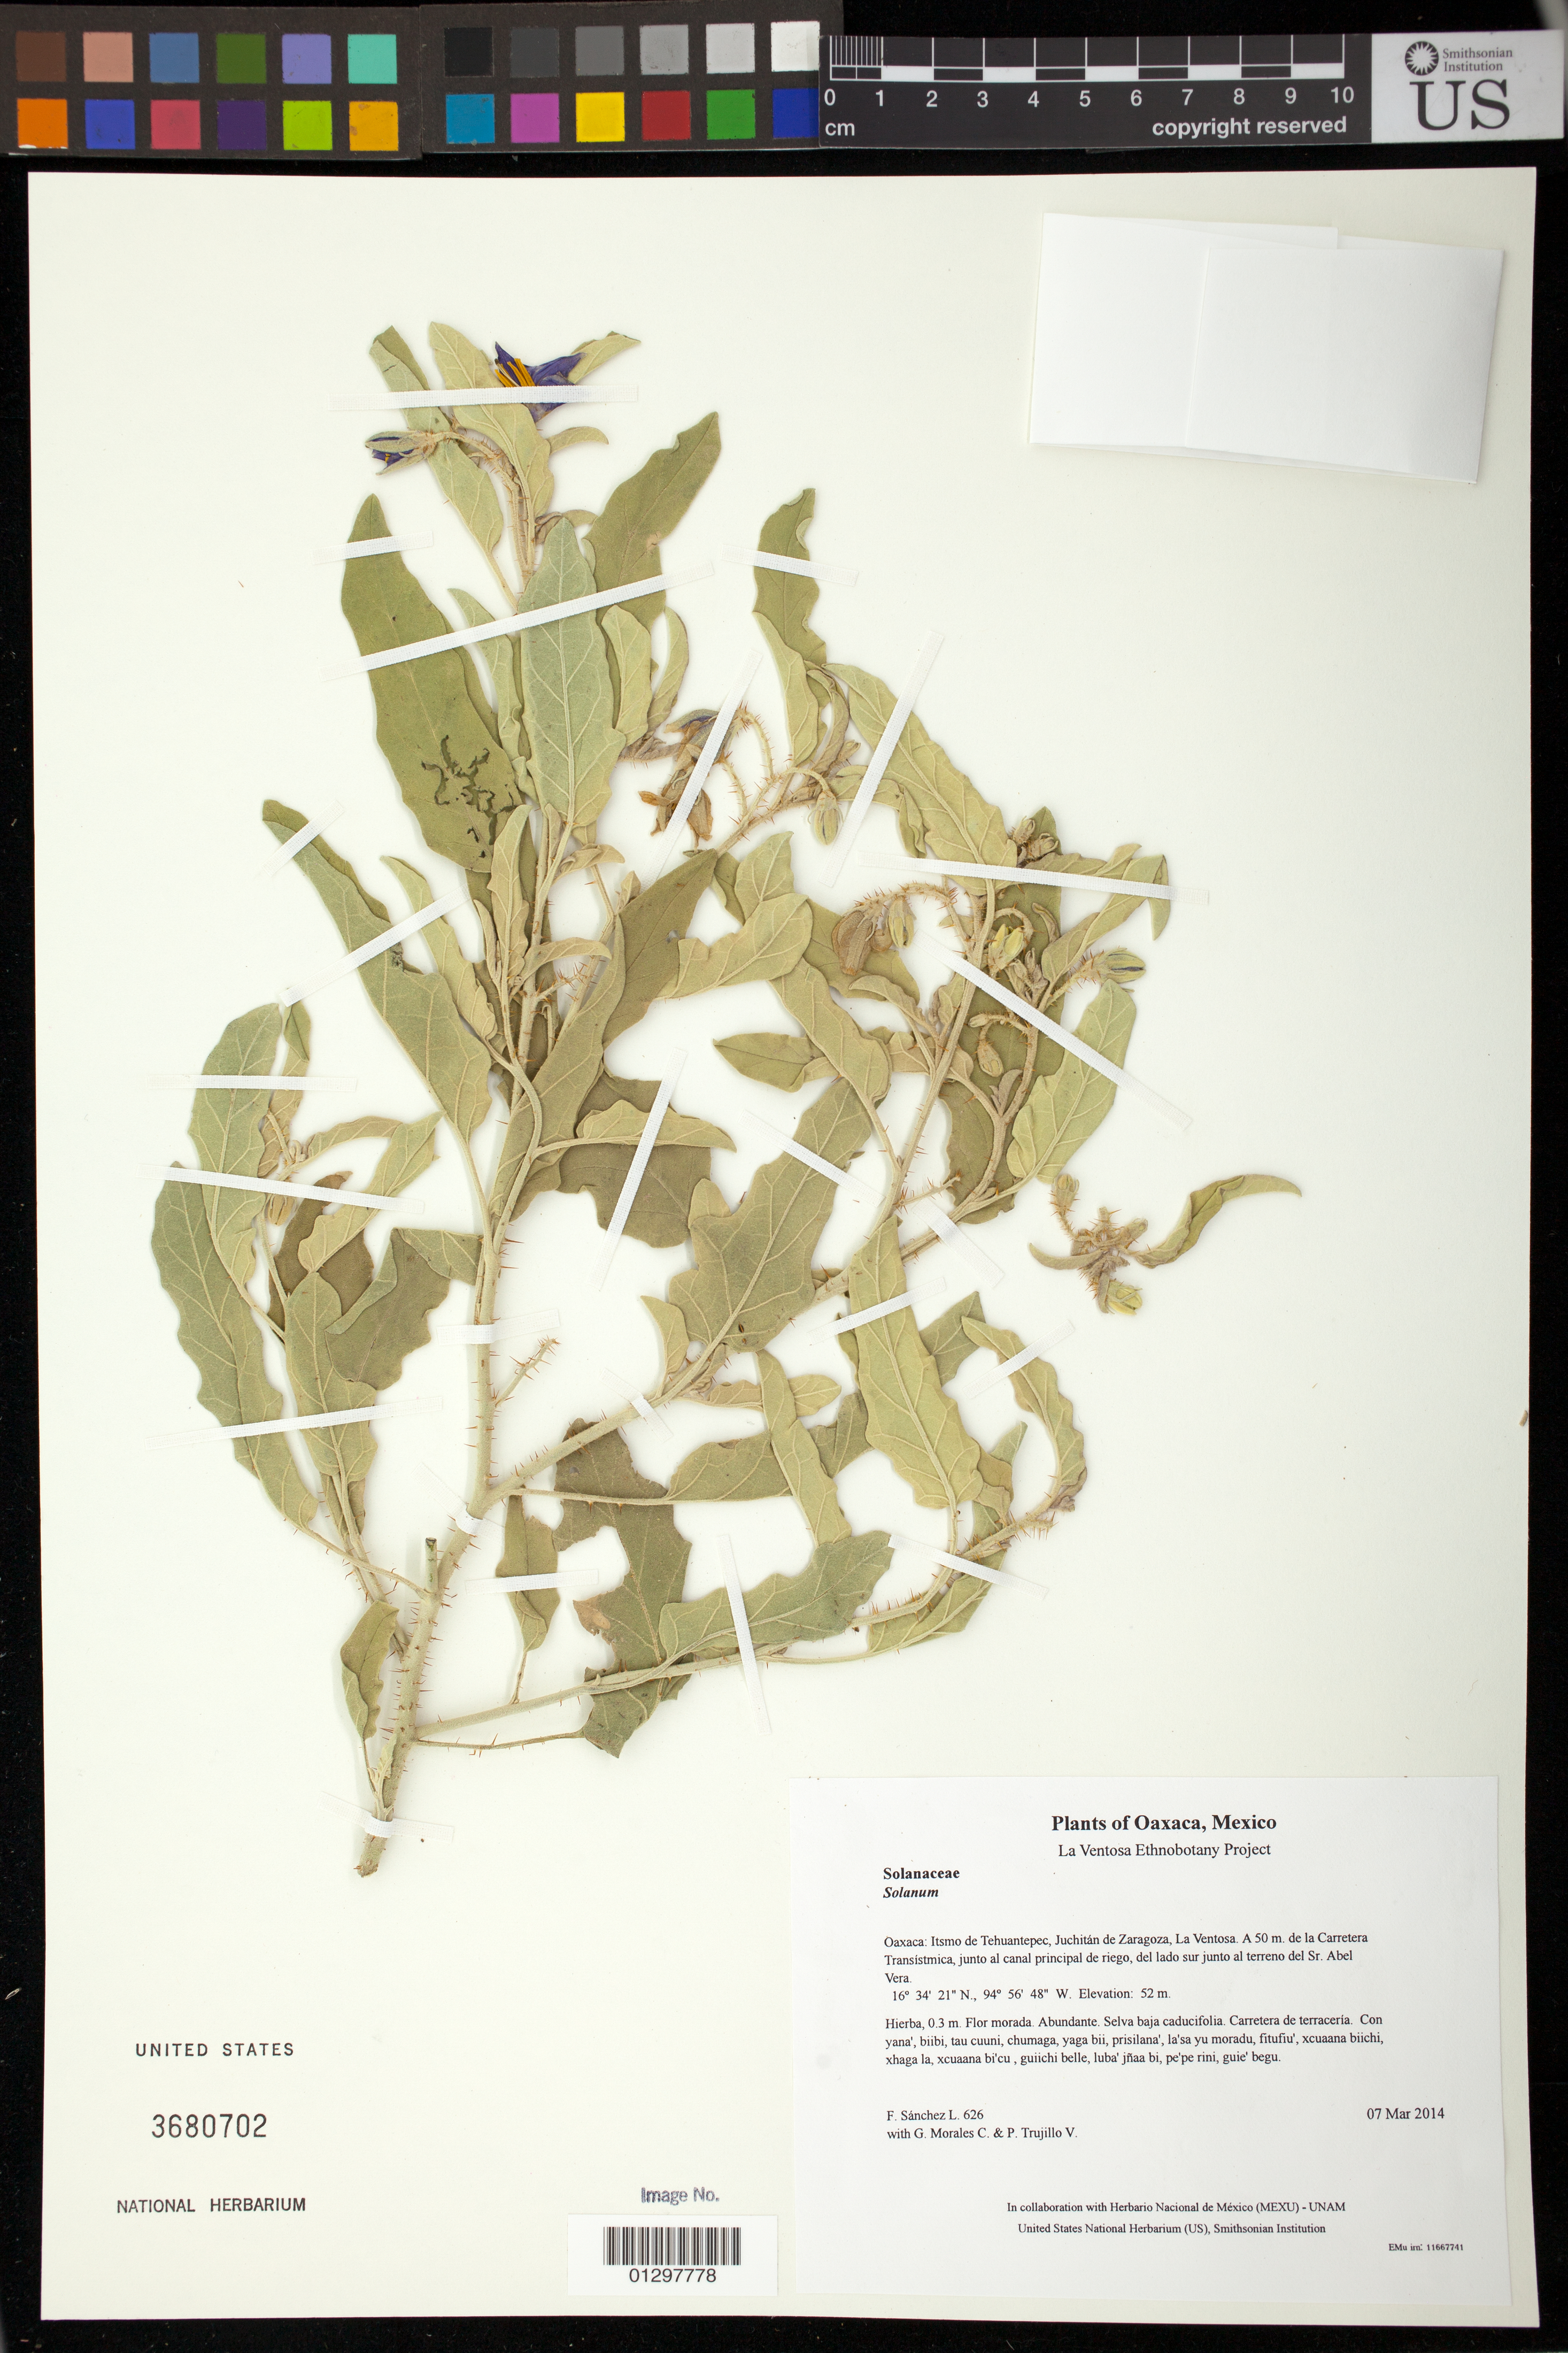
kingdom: Plantae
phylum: Tracheophyta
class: Magnoliopsida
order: Solanales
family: Solanaceae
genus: Solanum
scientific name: Solanum elaeagnifolium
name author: Cav.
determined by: Velasco G., Kenia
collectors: F. Sánchez L., G. Morales C. & P. Trujillo V.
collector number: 626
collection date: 2014-03-07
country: Mexico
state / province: Oaxaca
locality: Itsmo de Tehuantepec, Juchitán de Zaragoza, La Ventosa. A 50 m. de la Carretera Transístmica, junto al canal principal de riego, del lado sur junto al terreno del Sr. Abel Vera.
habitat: Selva baja caducifolia. Carretera de terracería.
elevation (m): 52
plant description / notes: JEBOT, MEXU, SERO, US; Guixi bandaga. 0.3 m. Guie' nagu. Stale.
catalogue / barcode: US 3680702